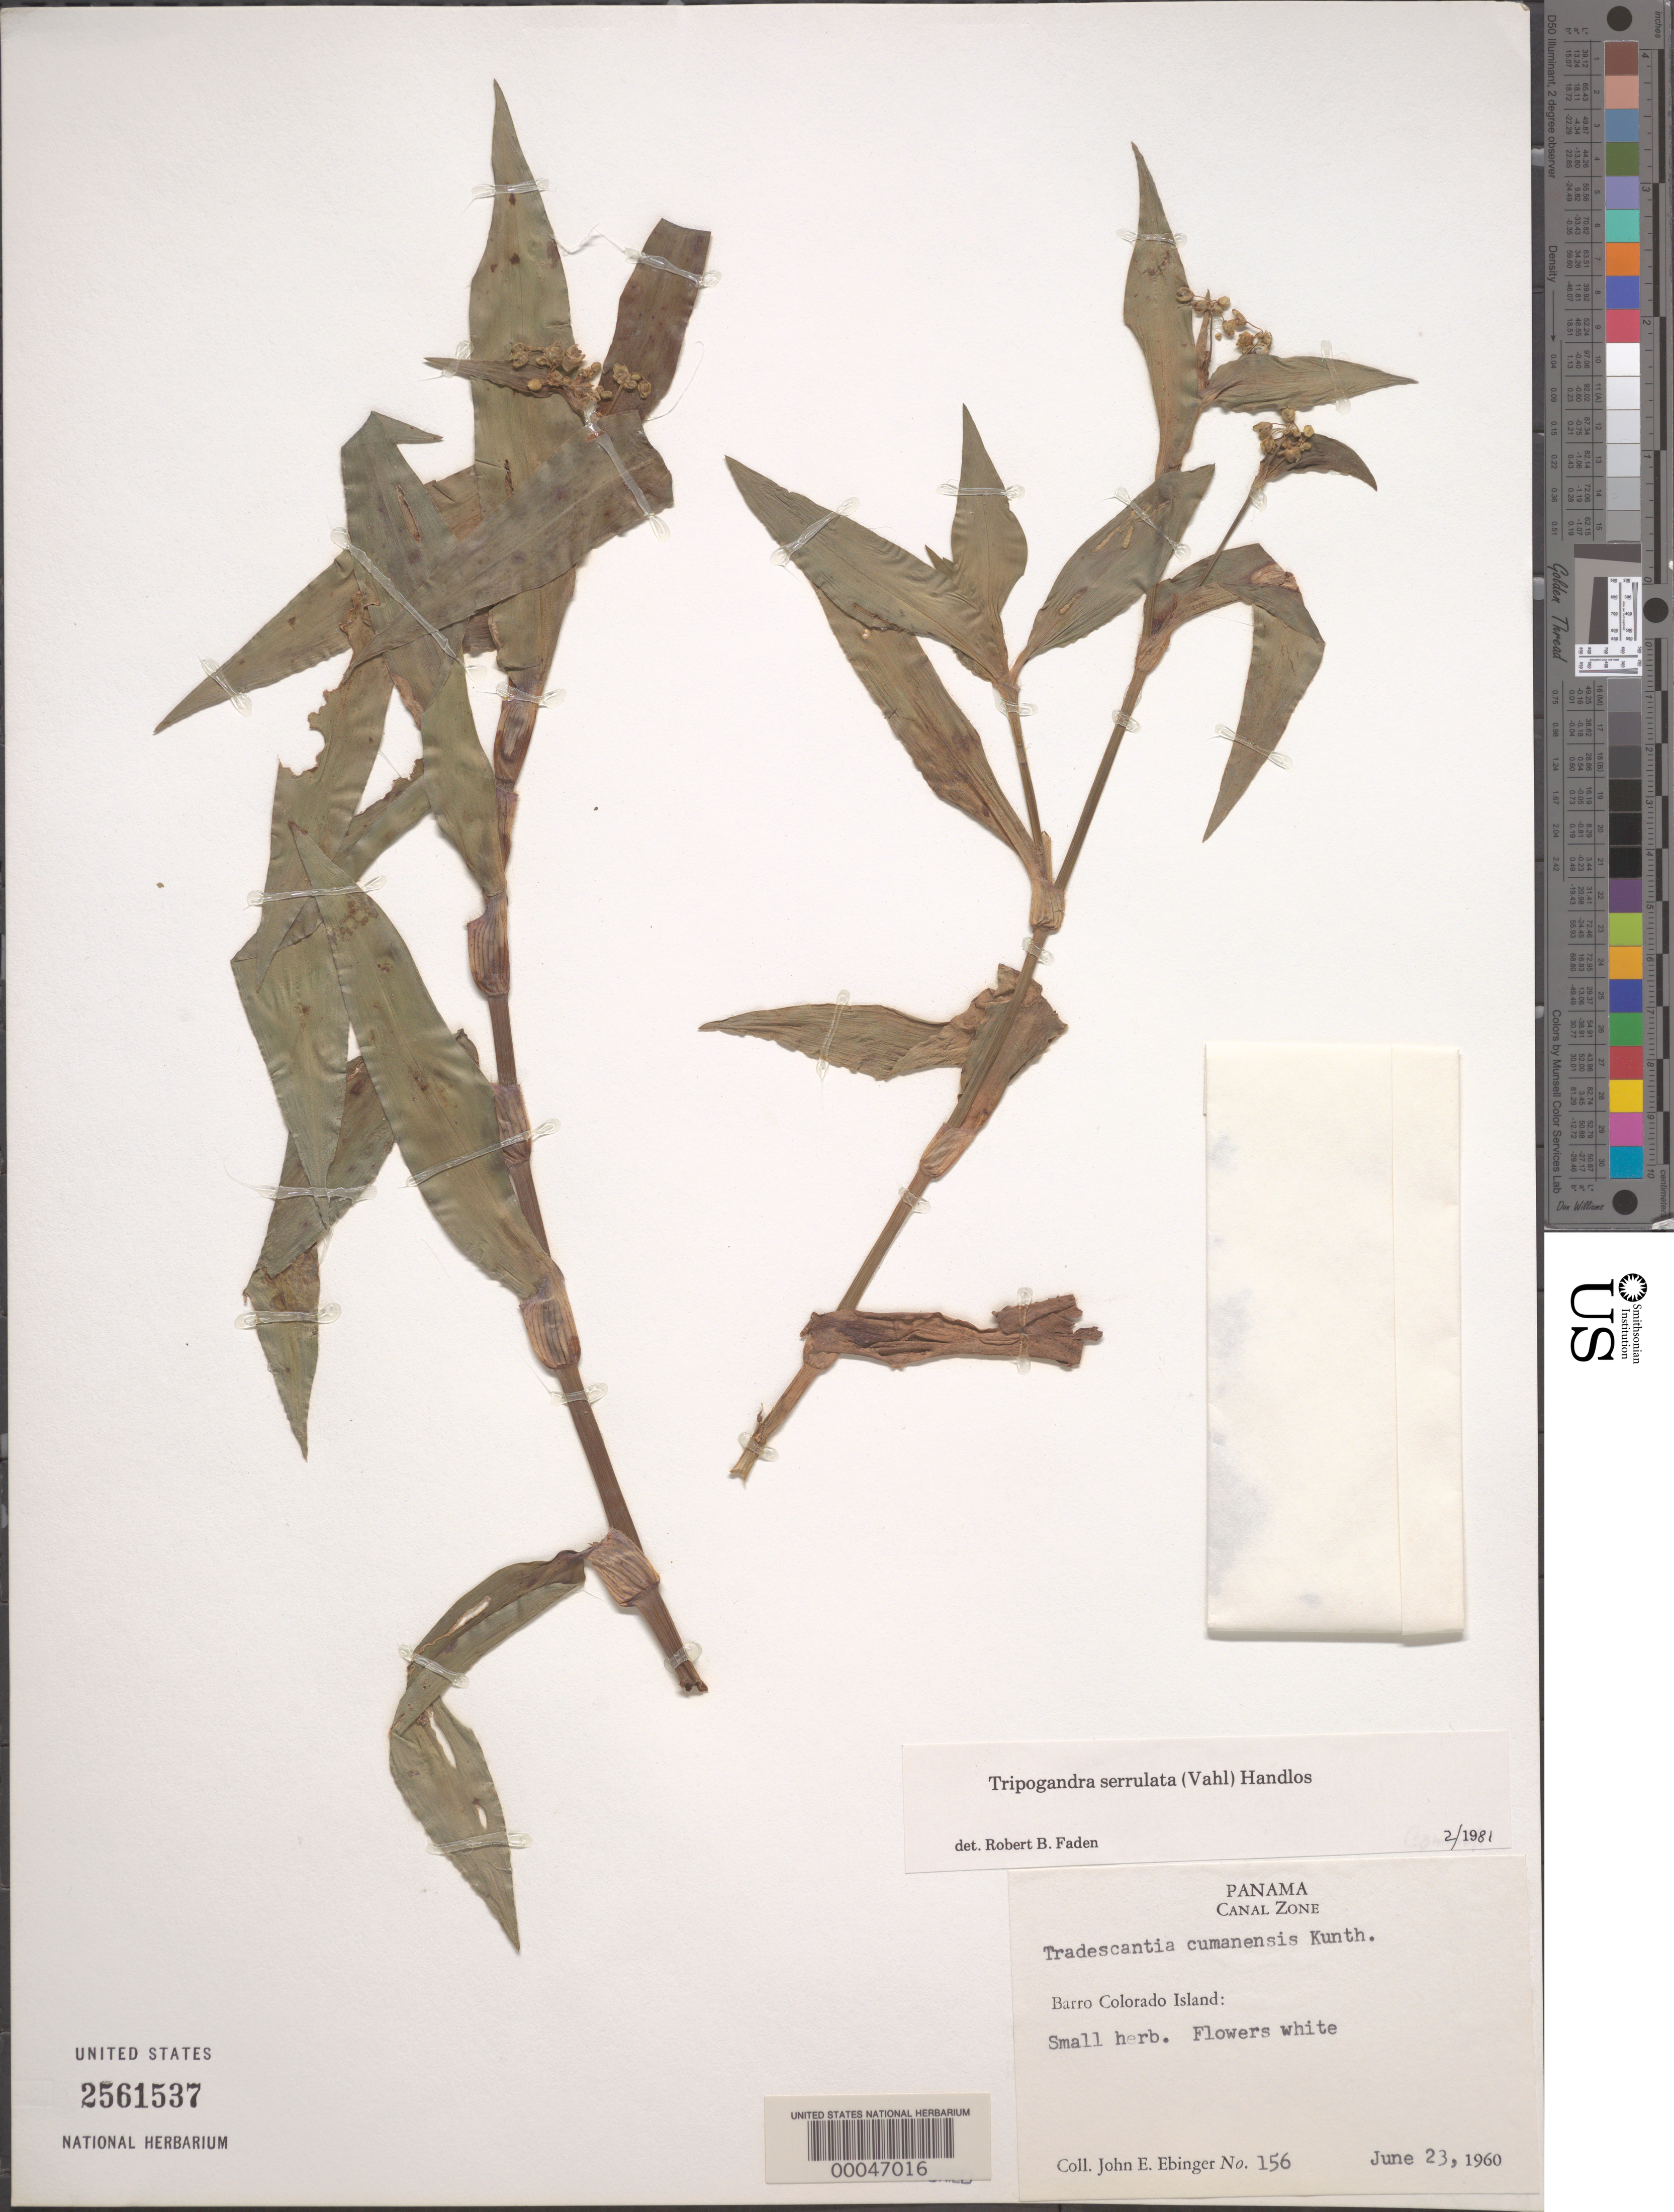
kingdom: Plantae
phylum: Tracheophyta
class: Liliopsida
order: Commelinales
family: Commelinaceae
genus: Tripogandra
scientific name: Tripogandra serrulata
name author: (Vahl) Handlos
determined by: Faden, Robert B., (US), Smithsonian Institution - National Museum of Natural History (UNITED STATES)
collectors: J. Ebinger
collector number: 156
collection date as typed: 23 Jun 1960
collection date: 1960-06-23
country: Panama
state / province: Panamá Oeste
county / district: Canal Zone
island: Barro Colorado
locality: Barro Colorado I.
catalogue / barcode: US 2561537